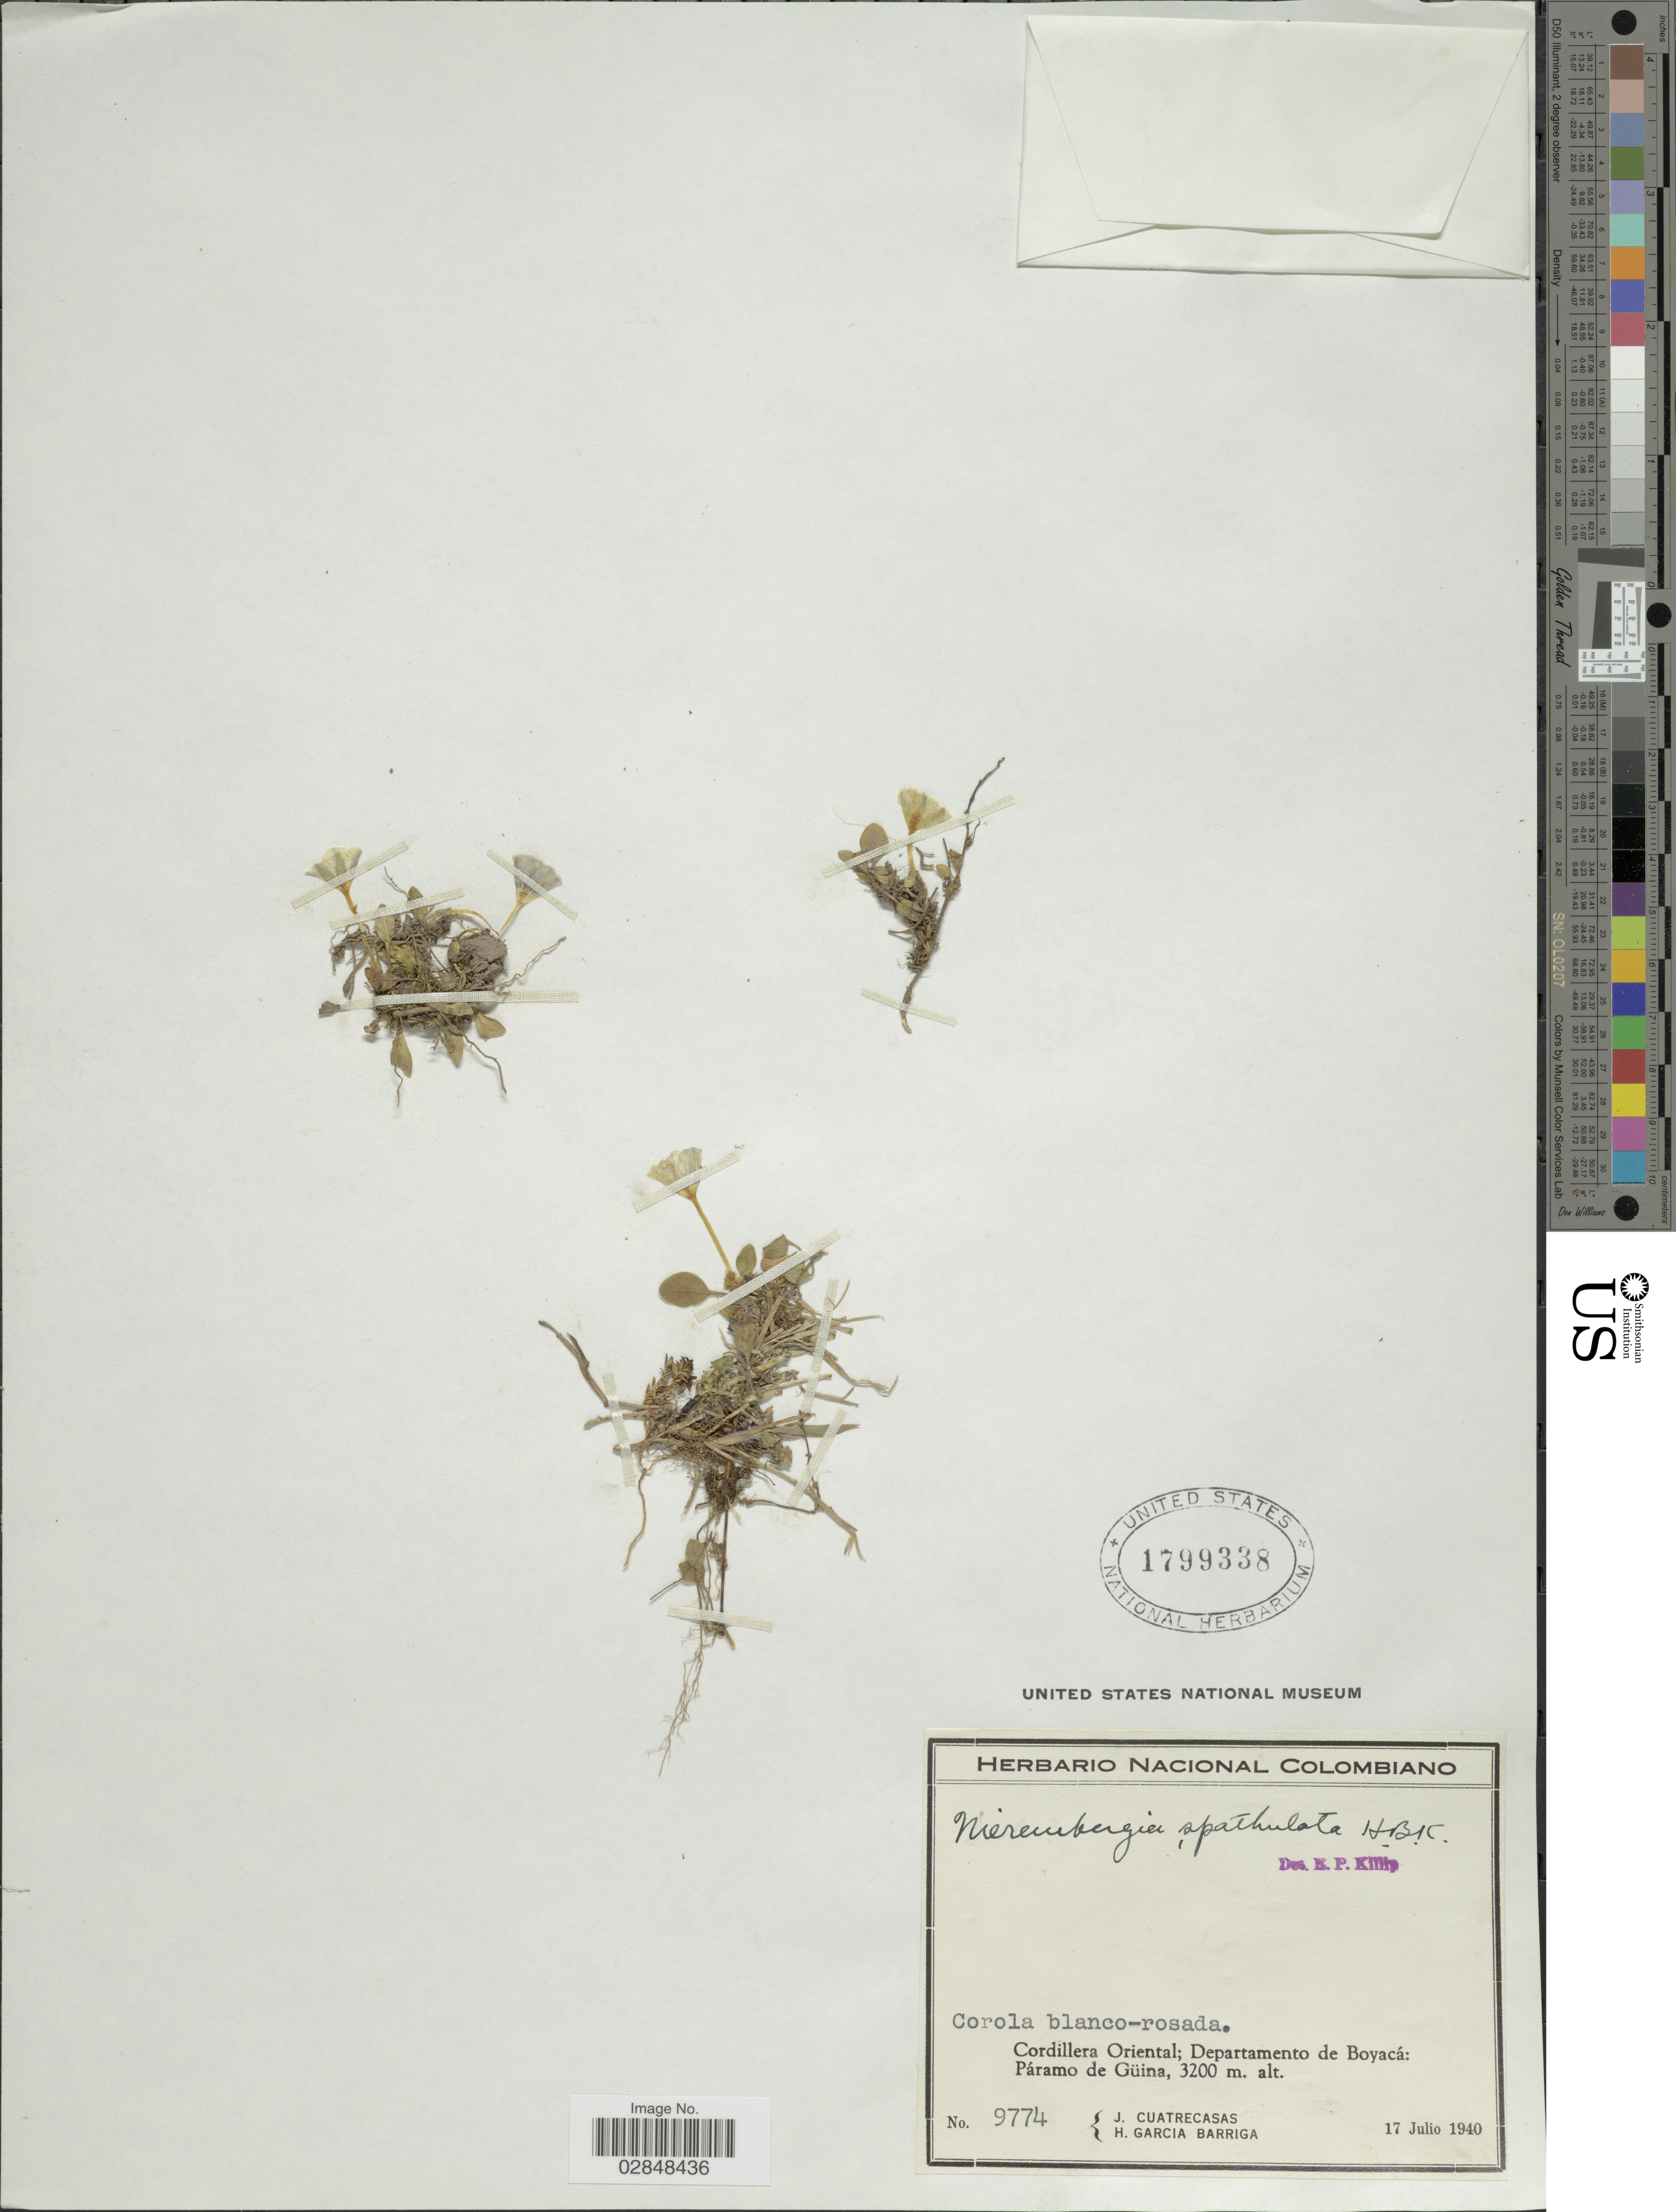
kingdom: Plantae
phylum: Tracheophyta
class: Magnoliopsida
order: Solanales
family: Solanaceae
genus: Nierembergia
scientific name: Nierembergia spathulata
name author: Kunth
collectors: J. Cuatrecasas & H. García Barriga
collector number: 9774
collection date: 1940-07-17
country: Colombia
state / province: Boyacá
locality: Cordillera Oriental; Departamento de Boyacá: Páramo de Güina.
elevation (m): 3200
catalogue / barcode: US 1799338